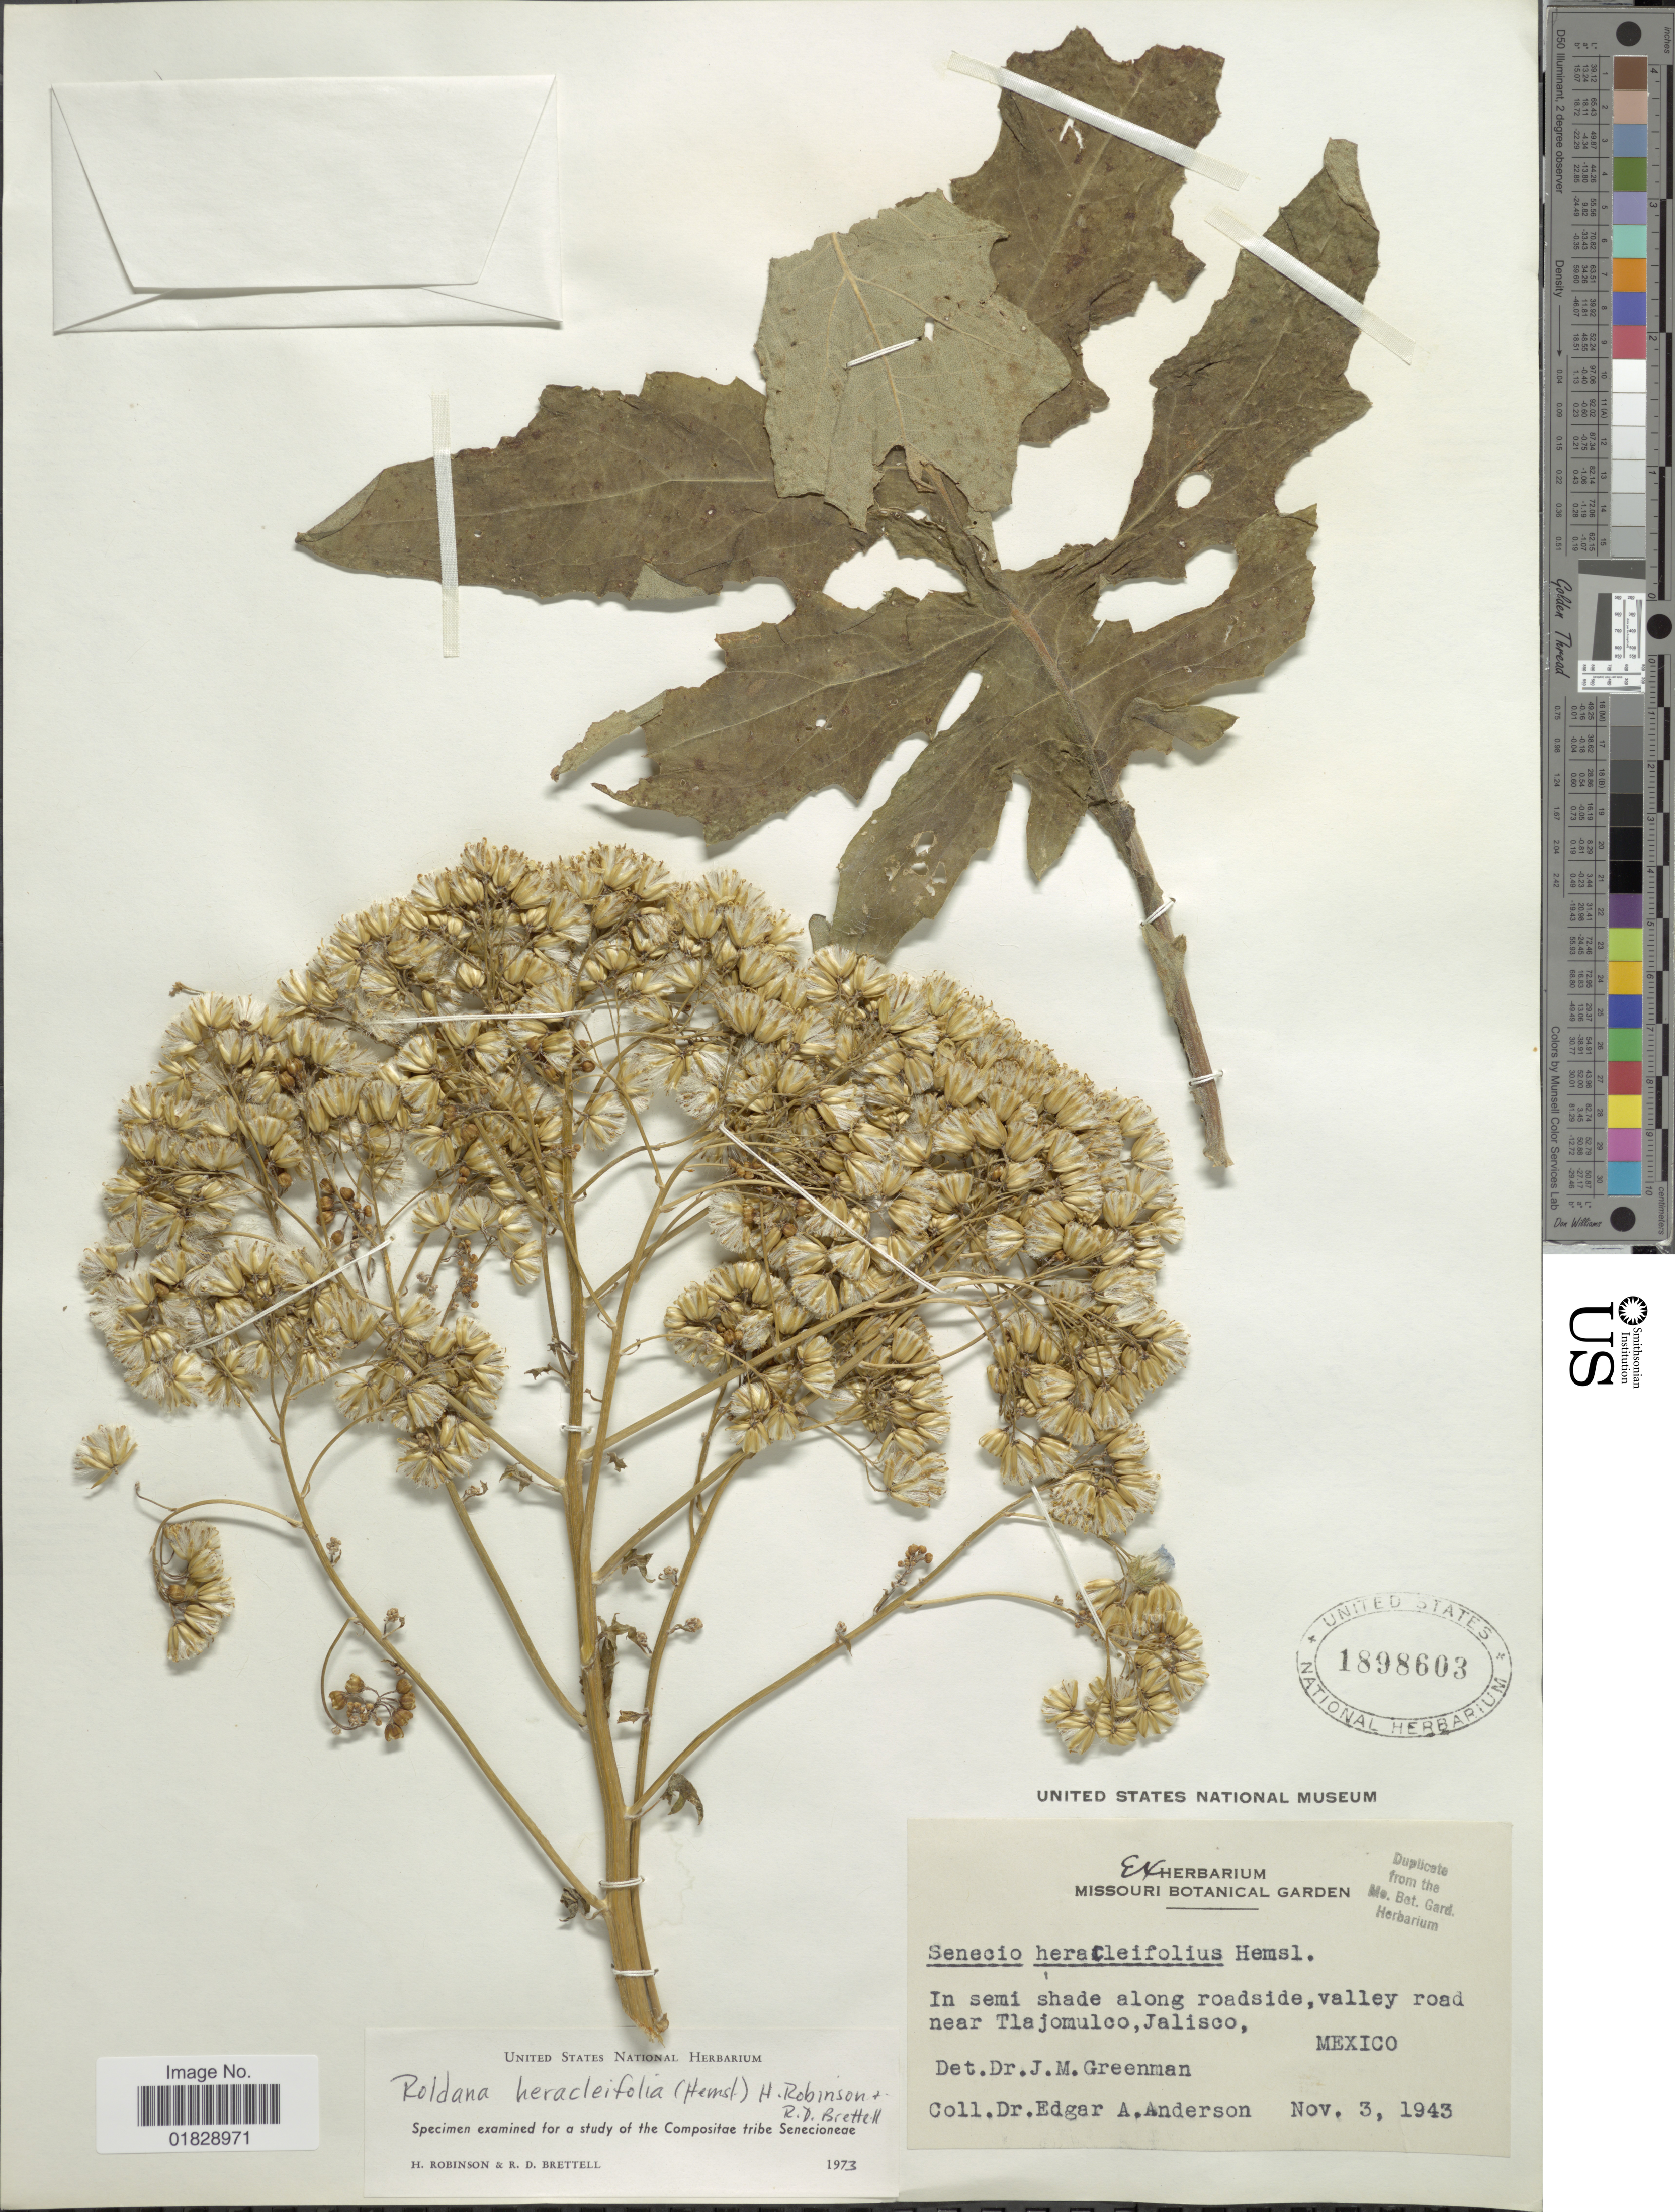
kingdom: Plantae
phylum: Tracheophyta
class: Magnoliopsida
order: Asterales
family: Asteraceae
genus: Roldana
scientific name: Roldana heracleifolia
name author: (Hemsl.) H. Rob. & Brettell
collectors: E. A. Anderson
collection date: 1943-11-03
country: Mexico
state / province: Jalisco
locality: In semi shade along roadside, valley road near Tlajomulco, Jalisco, Mexico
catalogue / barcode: US 1898603